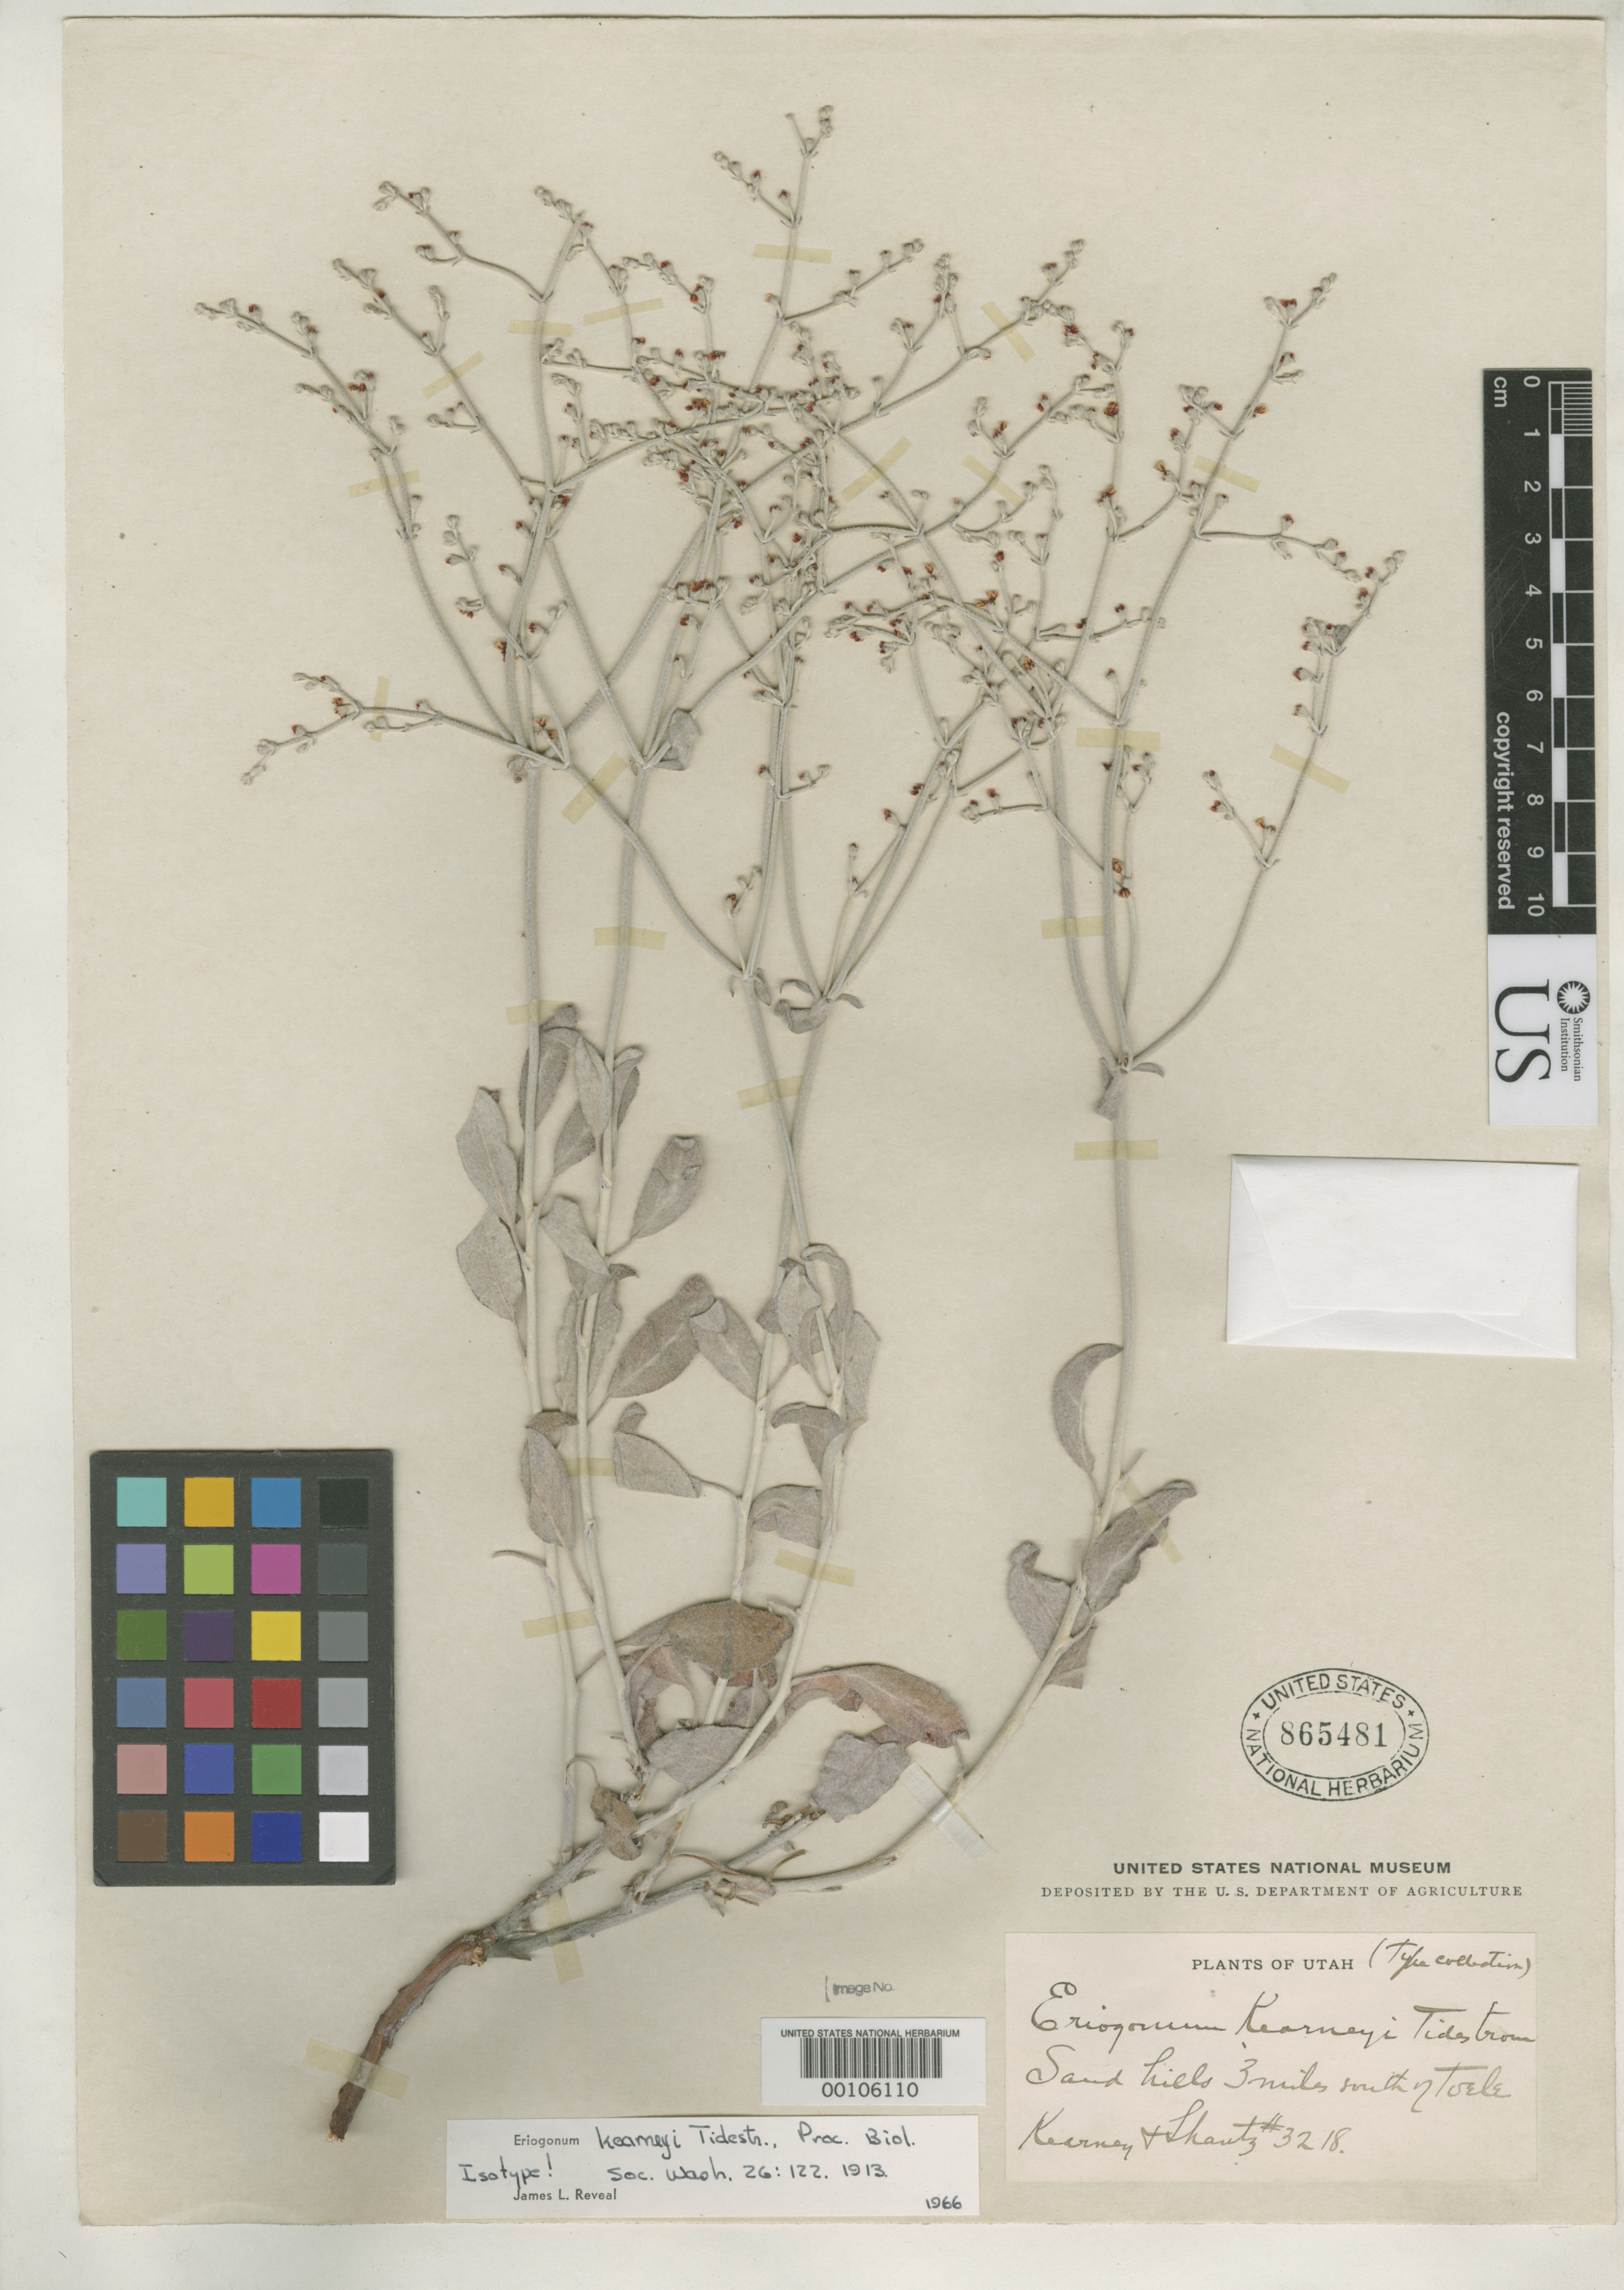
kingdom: Plantae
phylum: Tracheophyta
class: Magnoliopsida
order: Caryophyllales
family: Polygonaceae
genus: Eriogonum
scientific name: Eriogonum kearneyi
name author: Tidestr.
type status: Isotype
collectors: T. H. Kearney & H. Shantz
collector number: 3218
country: United States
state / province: Utah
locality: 3 mi. S of Tooele.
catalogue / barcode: US 865481